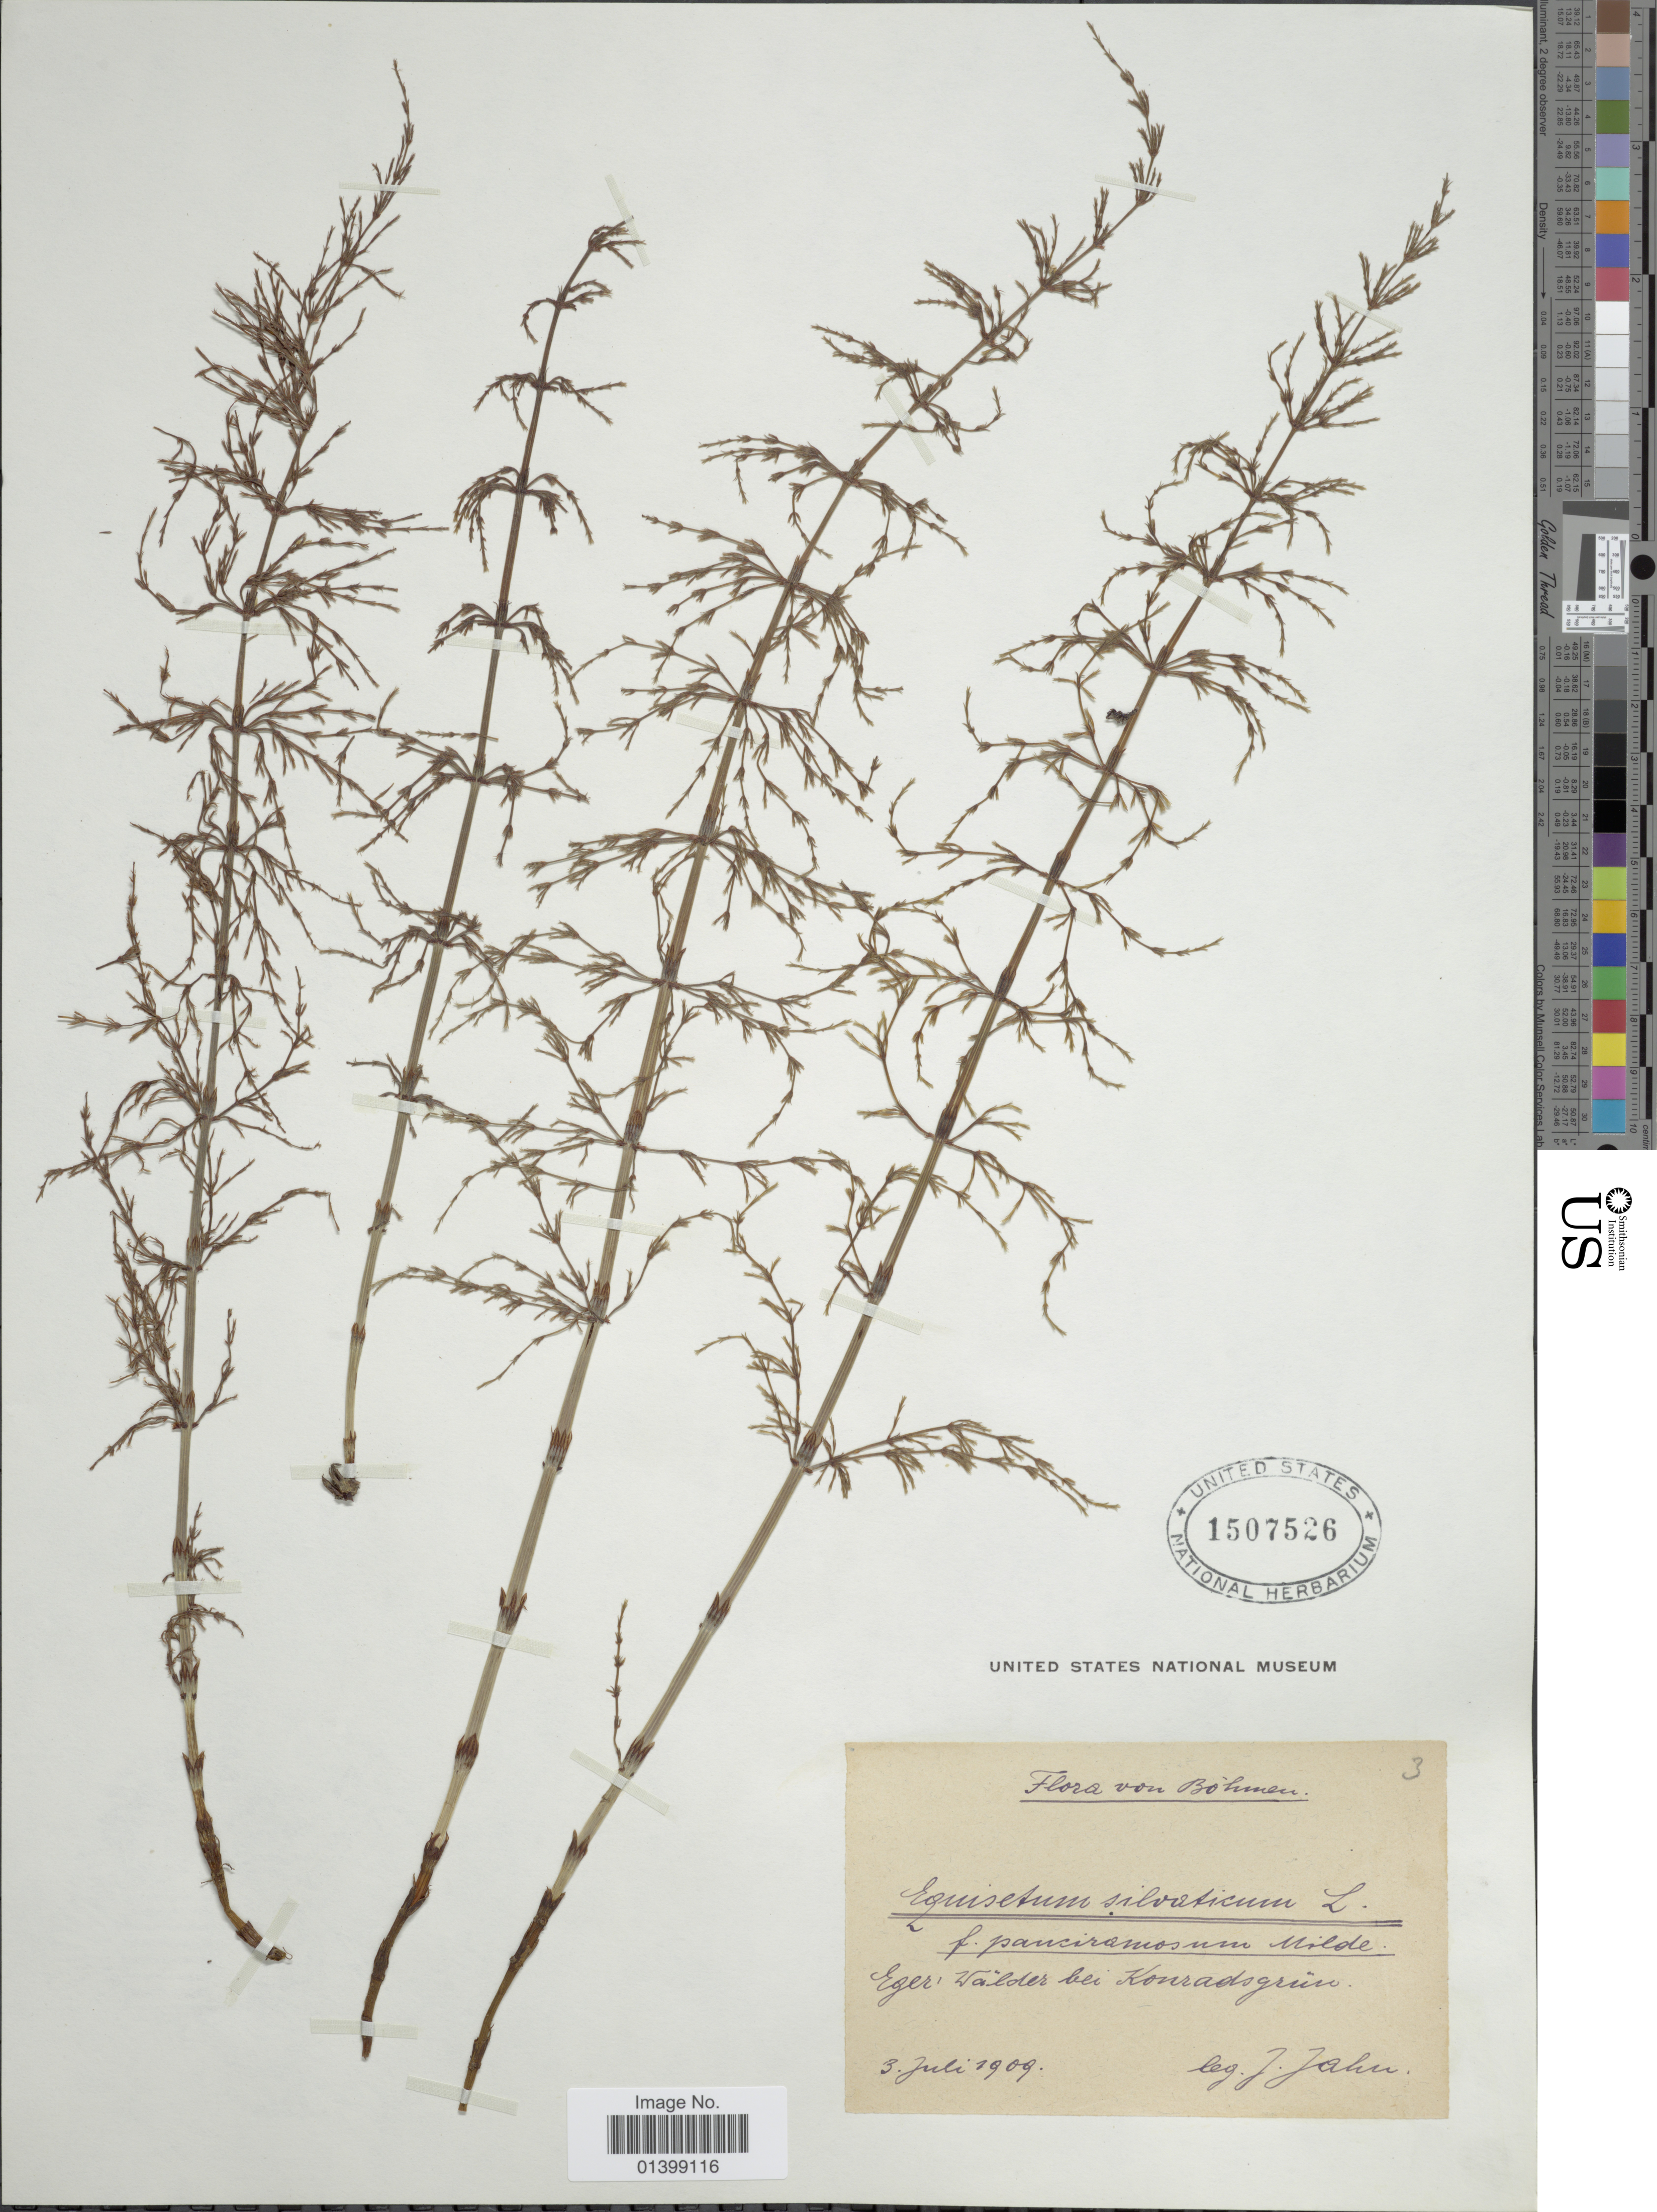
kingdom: Plantae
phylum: Tracheophyta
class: Polypodiopsida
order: Equisetales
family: Equisetaceae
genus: Equisetum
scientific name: Equisetum sylvaticum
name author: L.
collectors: J. Jahn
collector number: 3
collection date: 1909-07-03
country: Hungary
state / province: Eger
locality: Böhmen, Walder bei Konradsgruin [interpreted]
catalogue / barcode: US 1507526